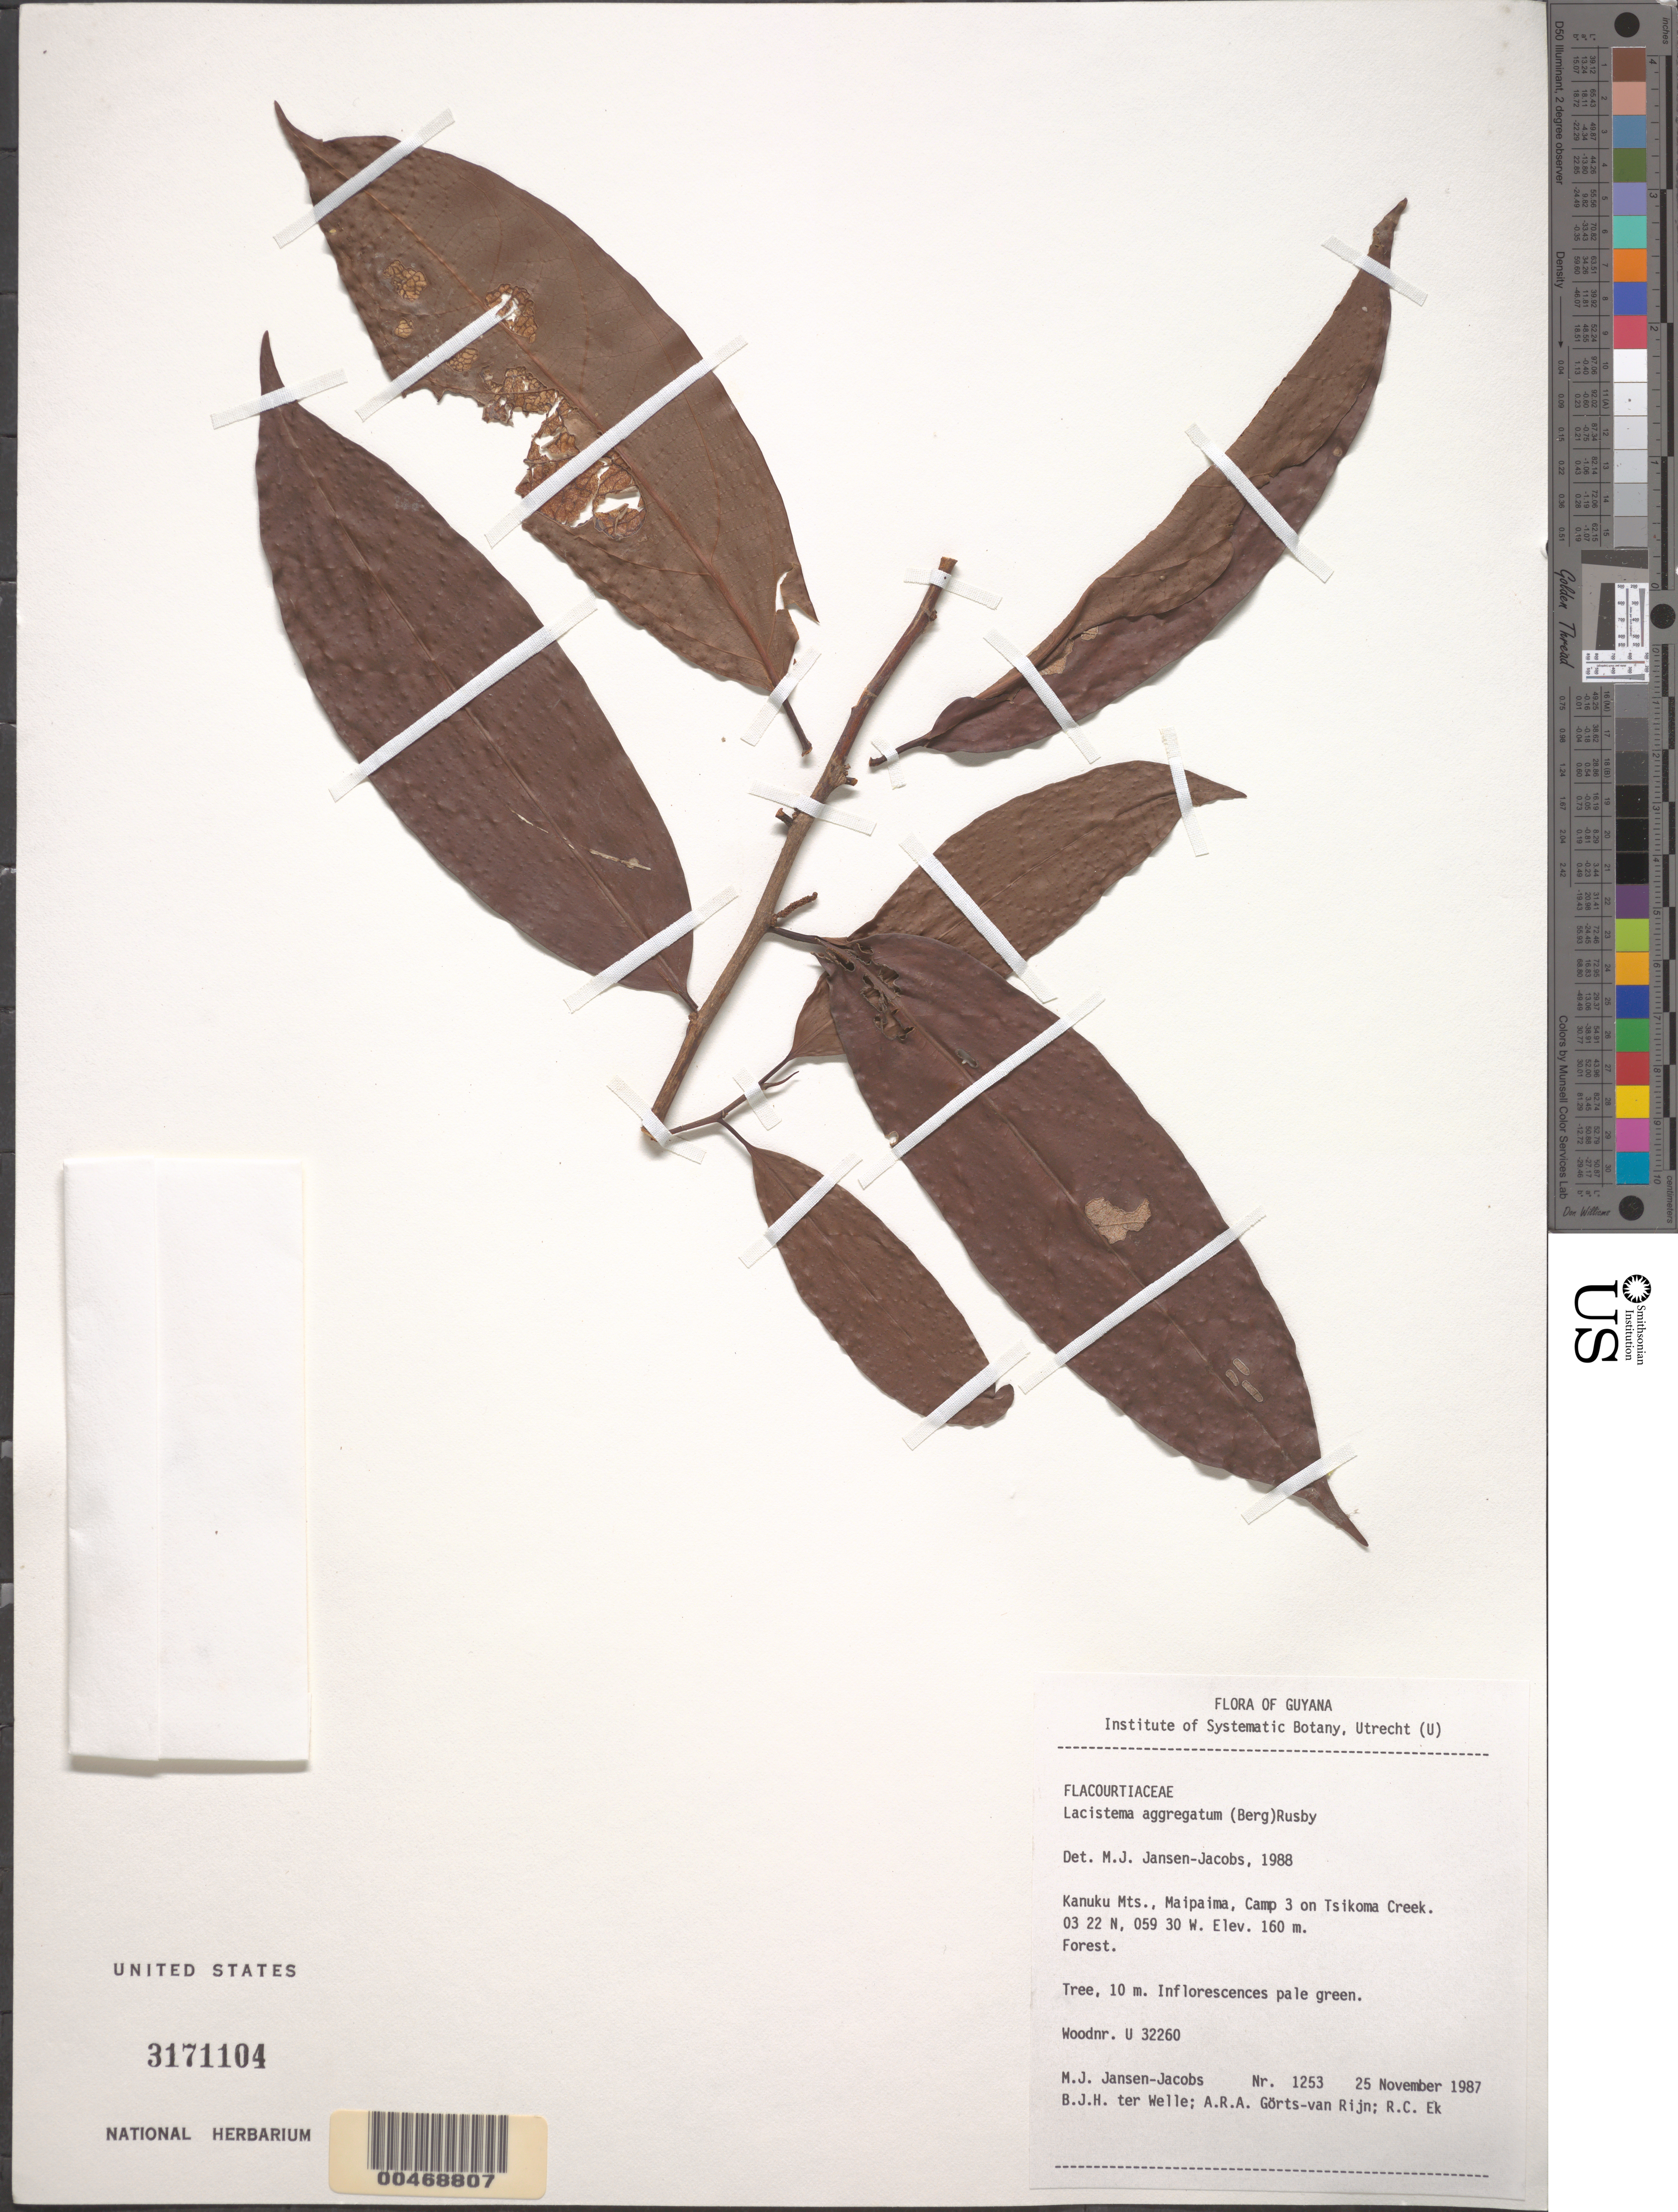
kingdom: Plantae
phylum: Tracheophyta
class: Magnoliopsida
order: Malpighiales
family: Lacistemataceae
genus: Lacistema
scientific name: Lacistema aggregatum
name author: (P.J. Bergius) Rusby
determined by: Jansen-Jacobs, M. J., (U), Nationaal Herbarium Nederland, Utrecht University branch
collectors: M. J. Jansen-Jacobs, B. Welle, A. .R. A. Görts-van Rijn & R. C. Ek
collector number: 1253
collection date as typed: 25-Nov-87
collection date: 1987-11-25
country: Guyana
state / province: U. Takutu-U. Essequibo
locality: Kanuku Mts., Maipaima, Camp 3 on Tsikoma Creek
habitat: Forest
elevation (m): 160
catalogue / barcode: US 3171104